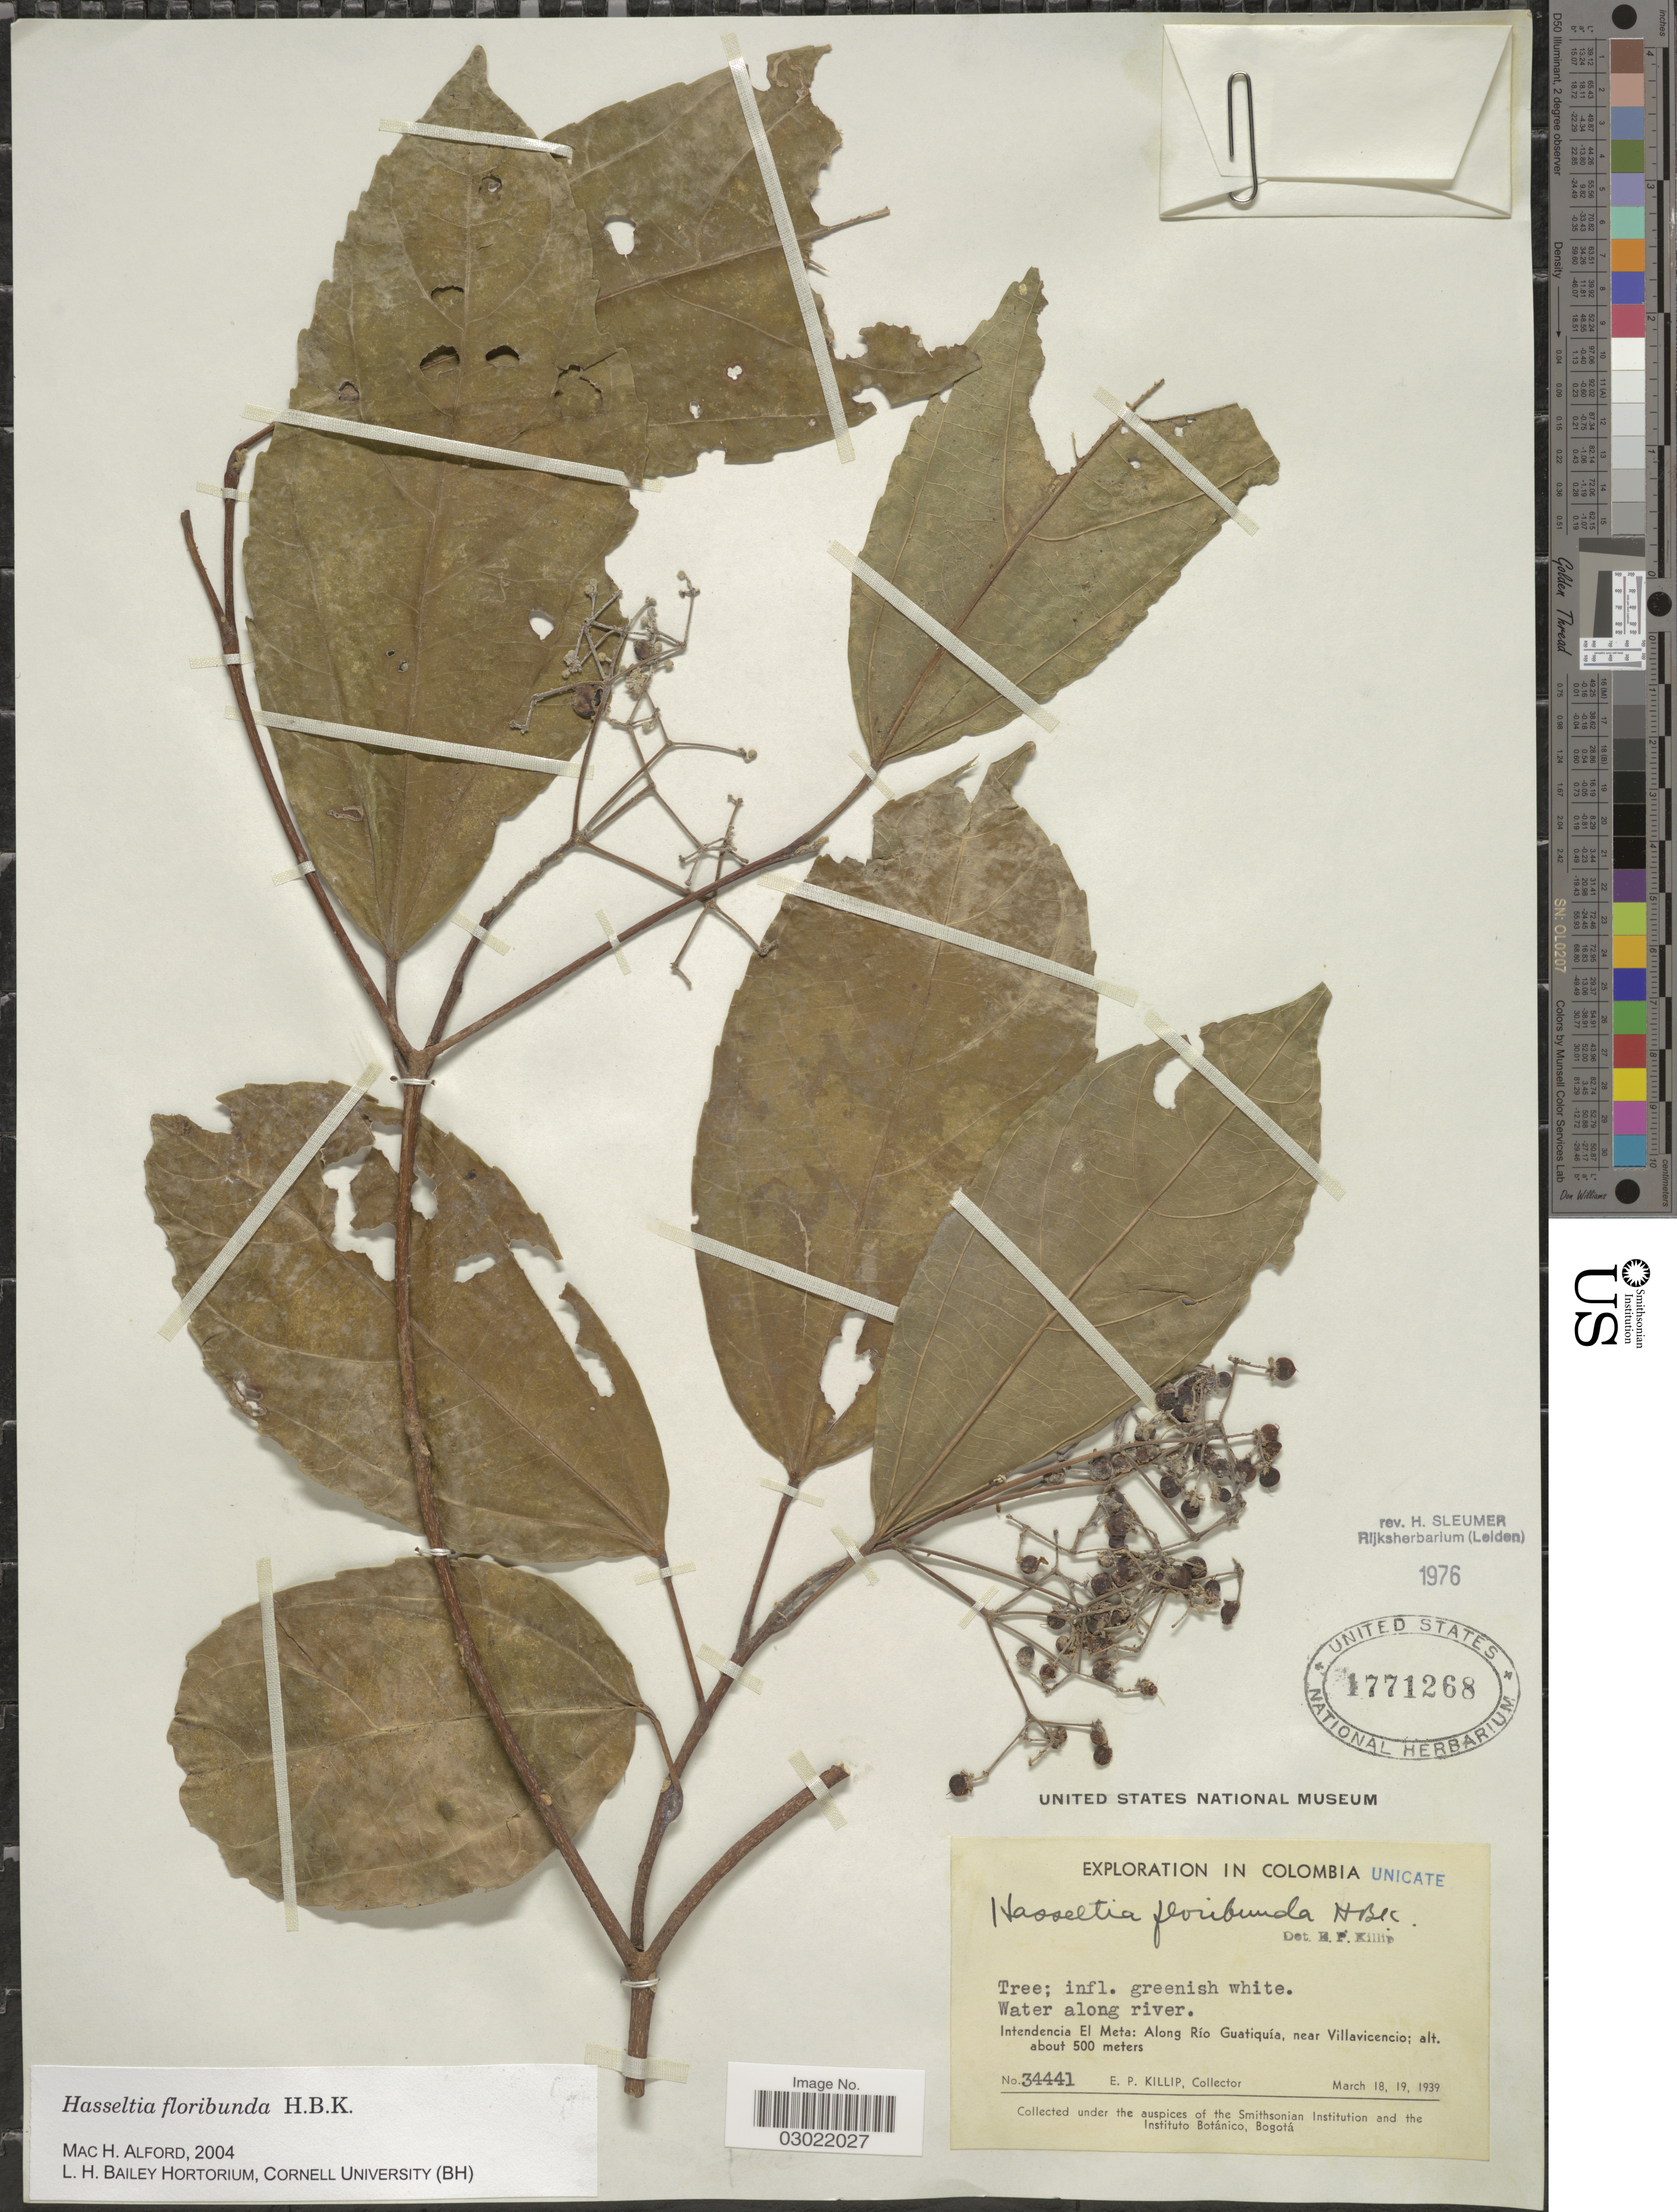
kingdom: Plantae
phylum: Tracheophyta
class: Magnoliopsida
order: Malpighiales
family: Salicaceae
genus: Hasseltia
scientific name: Hasseltia floribunda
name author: Kunth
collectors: E. P. Killip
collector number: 34441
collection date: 1939-03-18/1939-03-19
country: Colombia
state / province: Meta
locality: Water along river. Intendencia El Meta: Along Río Guatiquía, near Villavicencio.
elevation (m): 500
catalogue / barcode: US 1771268